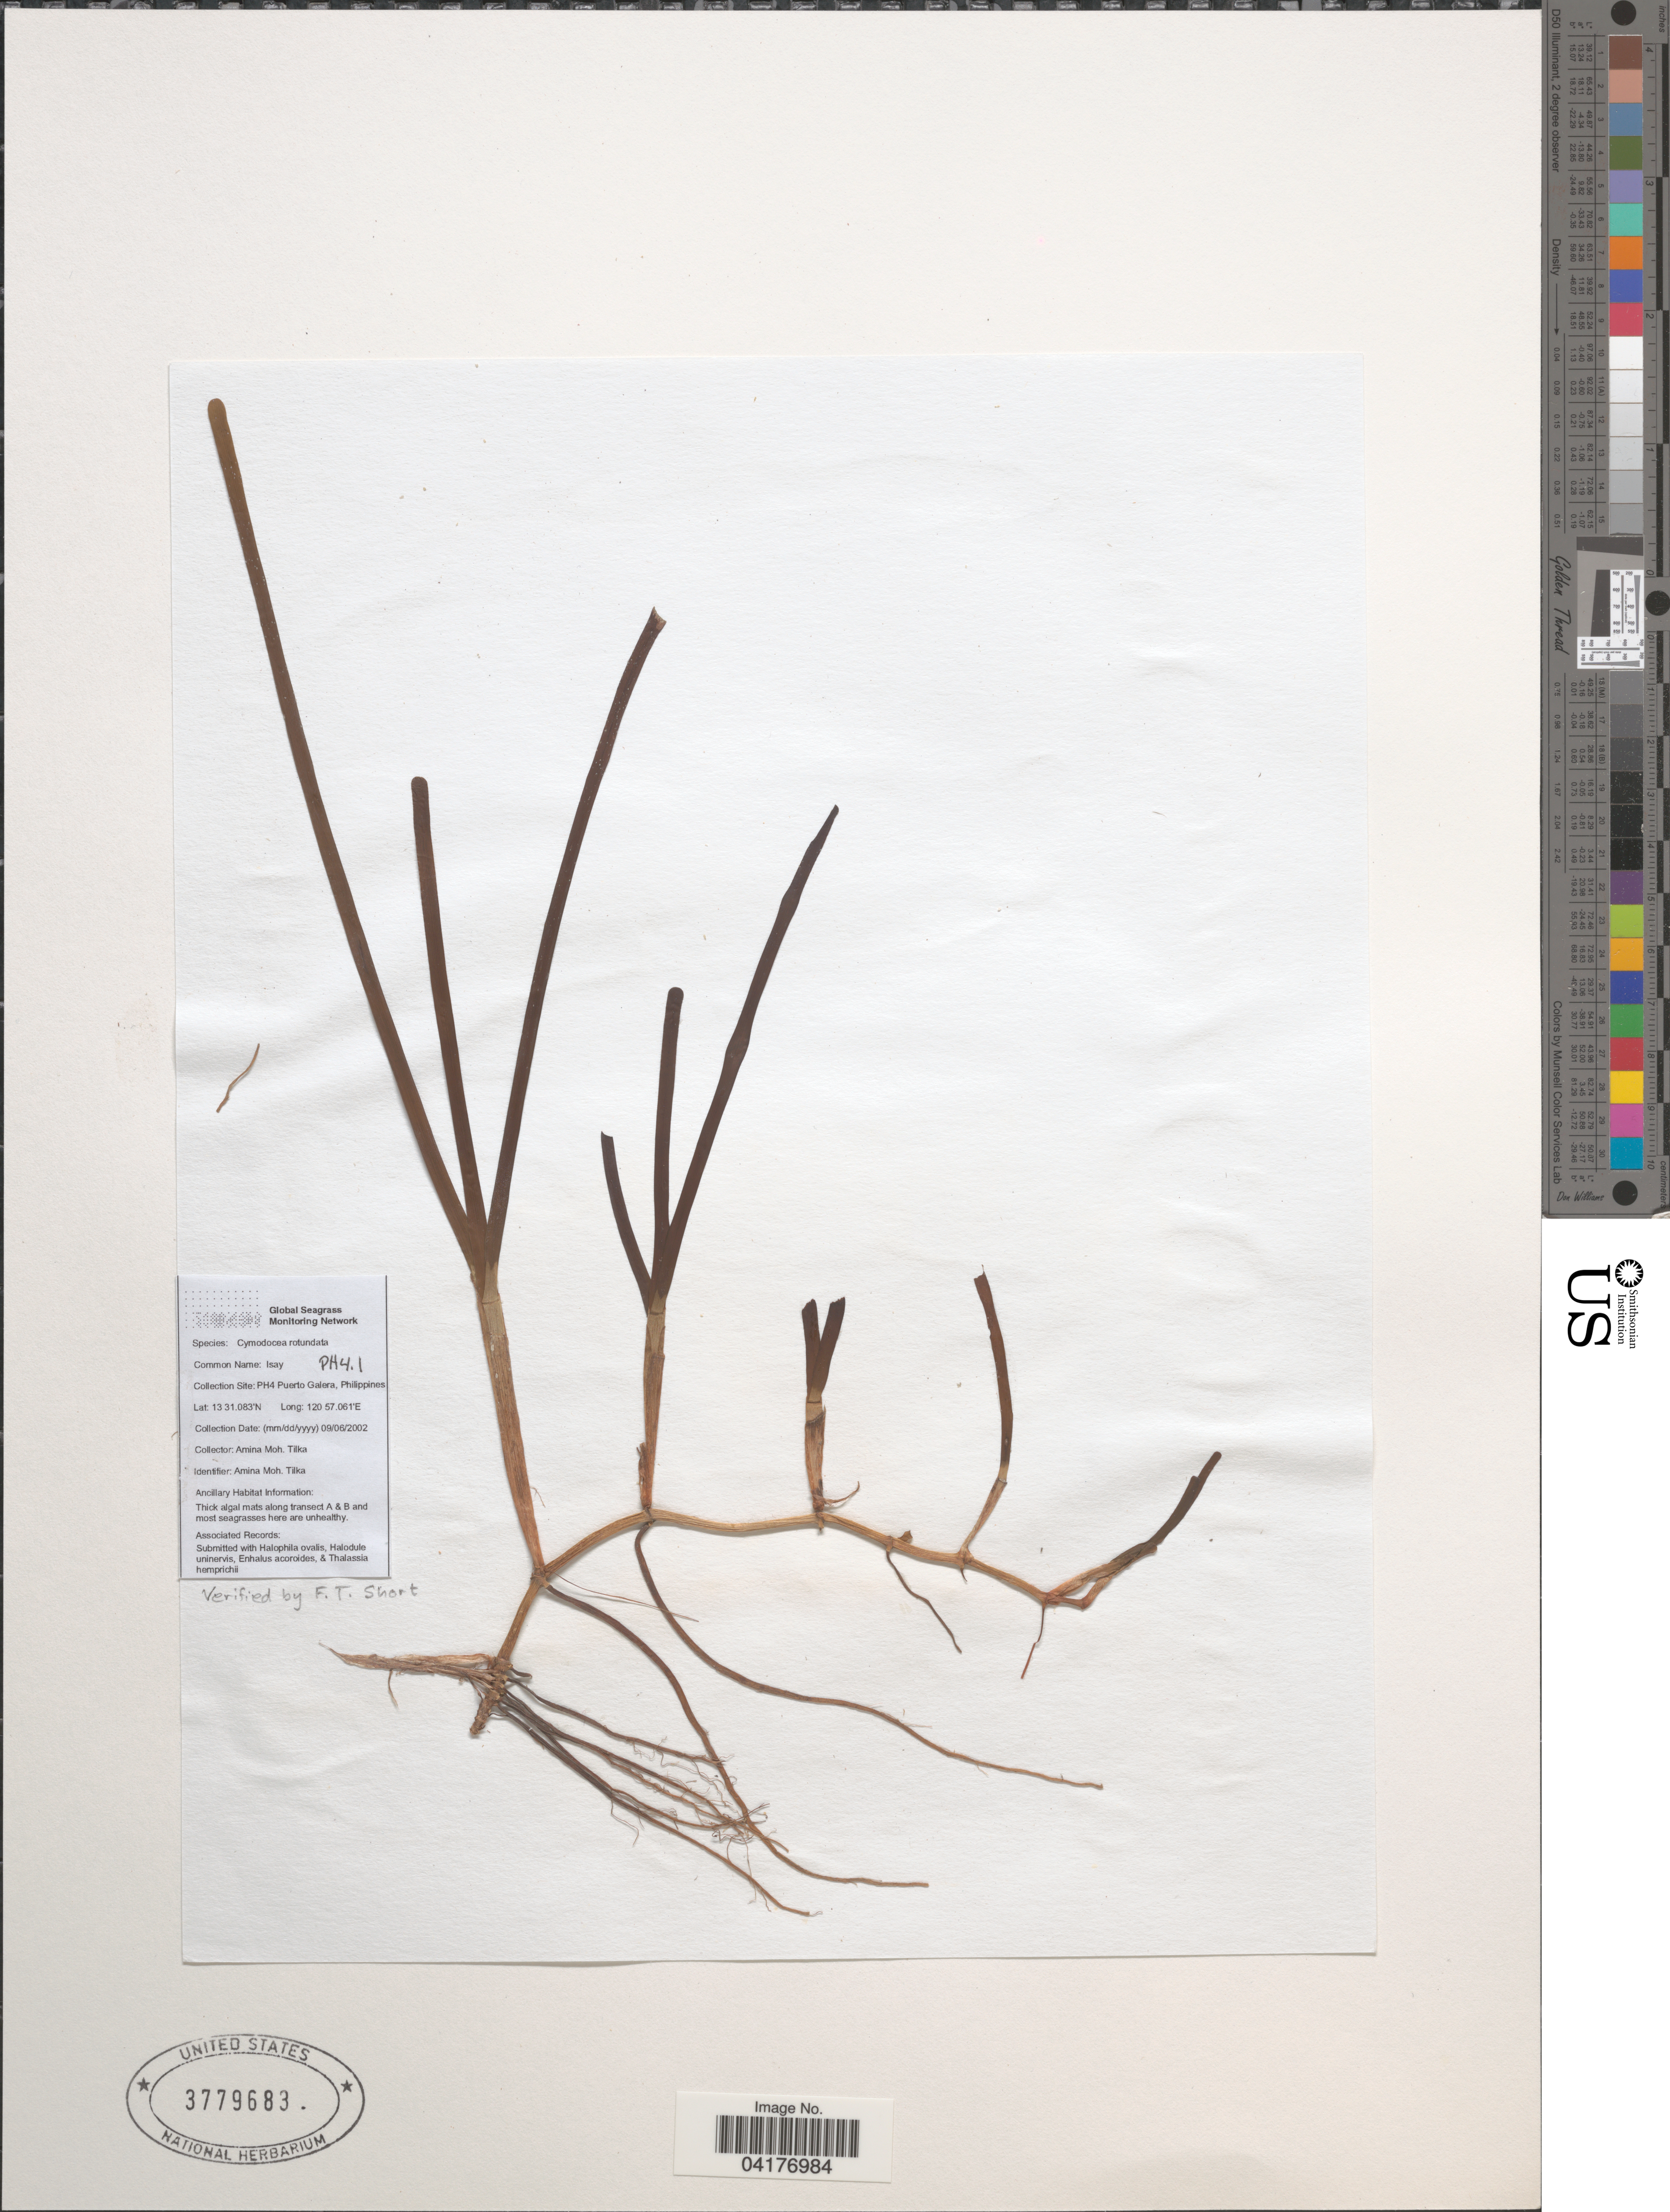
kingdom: Plantae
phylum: Tracheophyta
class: Liliopsida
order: Alismatales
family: Cymodoceaceae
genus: Cymodocea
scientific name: Cymodocea rotundata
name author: Asch. & Schweinf.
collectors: A. Tilka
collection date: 2002-09-06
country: Philippines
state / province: Mimaropa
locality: Collection Site: PH4.1 Puerto Galera.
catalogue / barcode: US 3779683